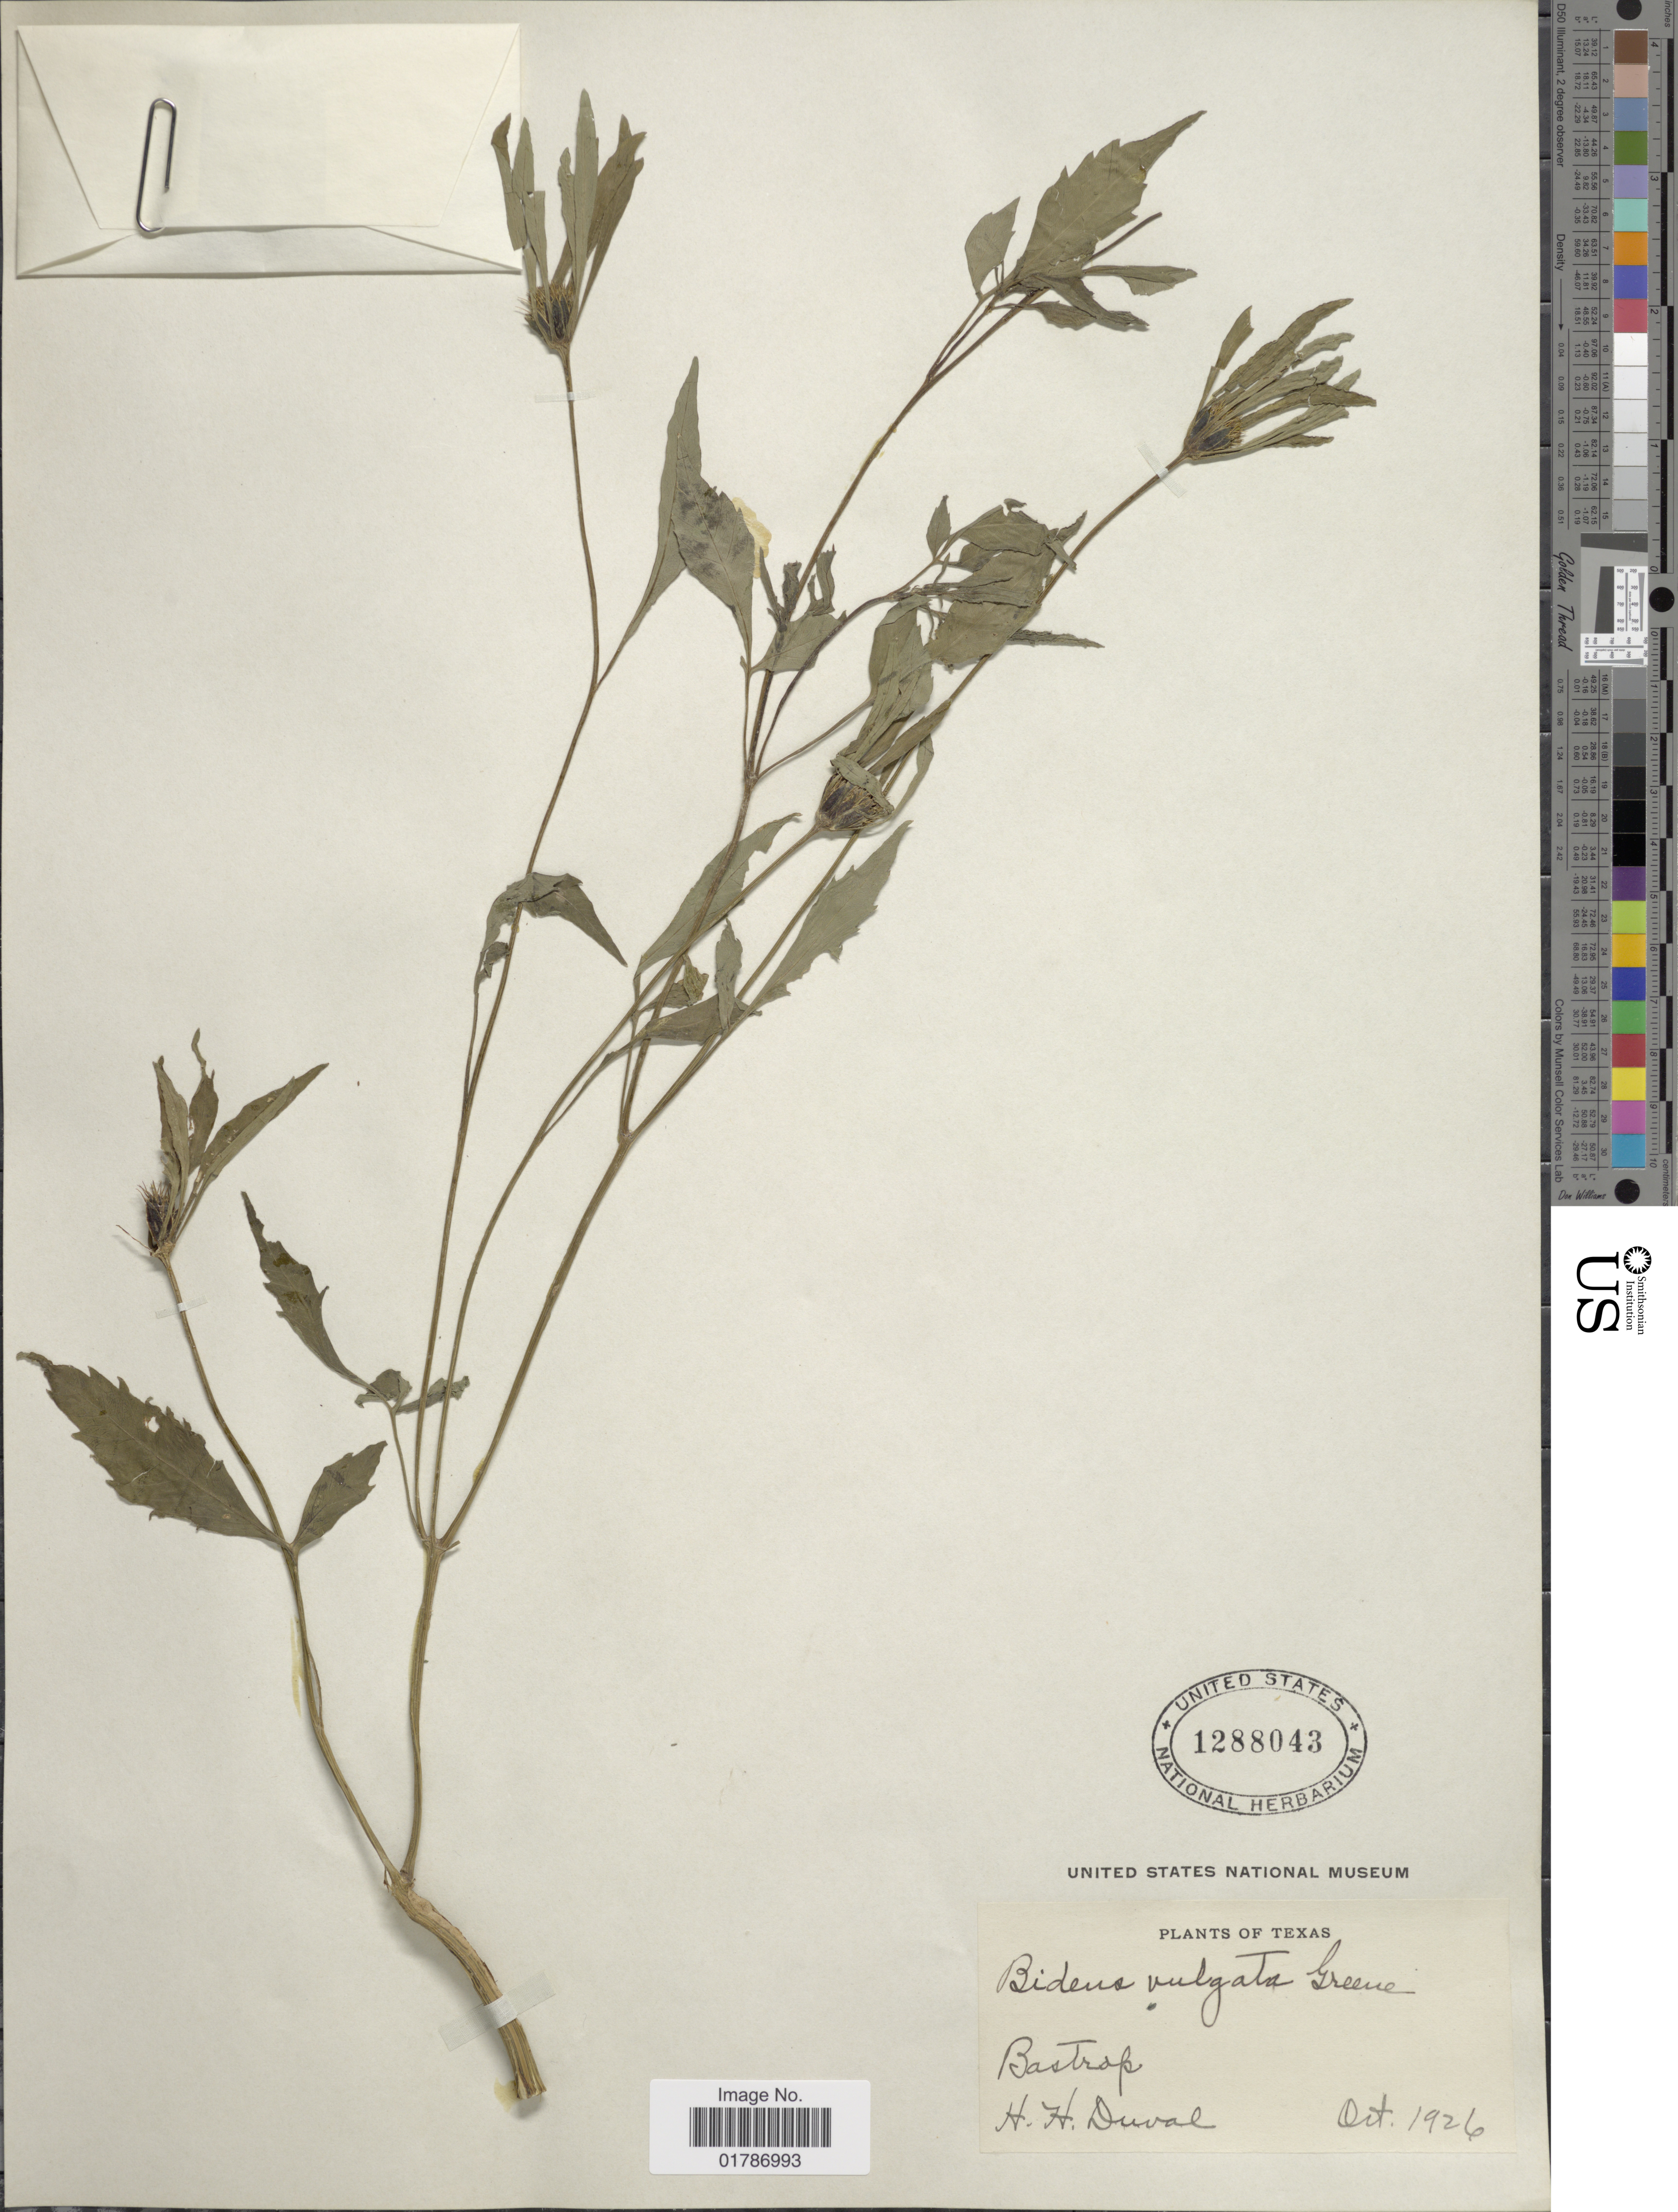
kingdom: Plantae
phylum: Tracheophyta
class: Magnoliopsida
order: Asterales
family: Asteraceae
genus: Bidens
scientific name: Bidens vulgata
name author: Greene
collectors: H. Duval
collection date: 1926-10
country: United States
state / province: Texas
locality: Bastrop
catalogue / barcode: US 1288043